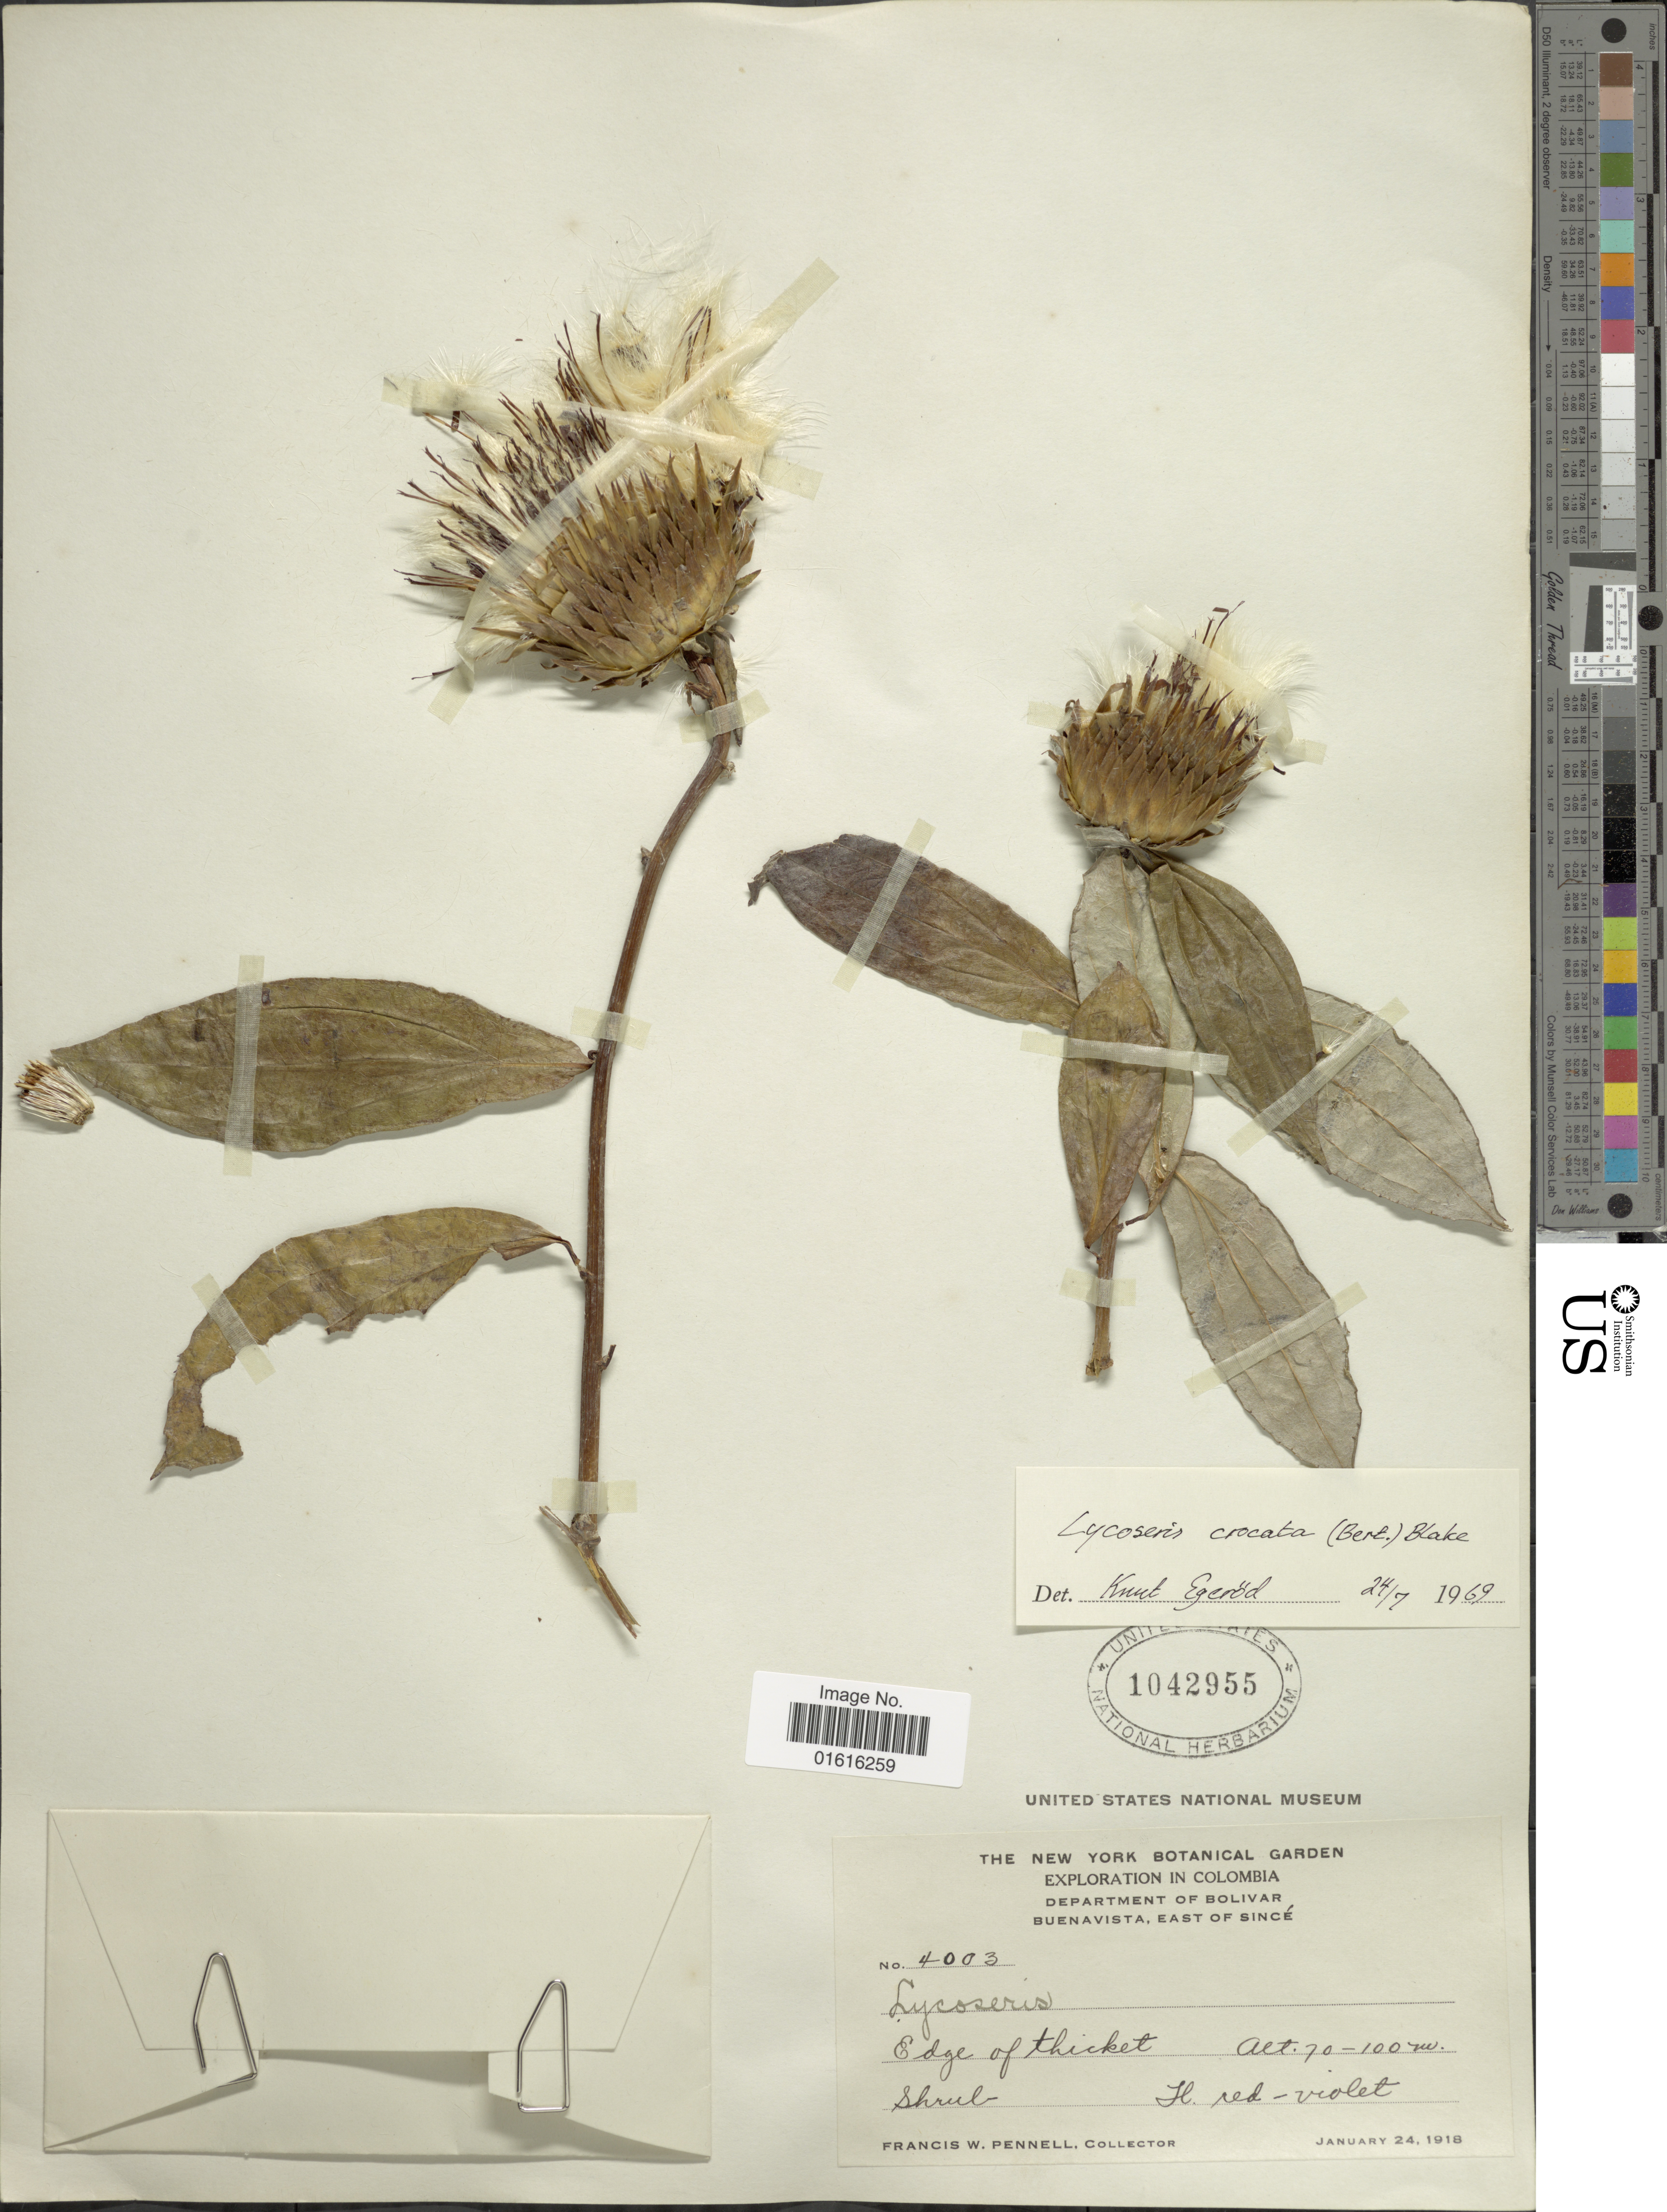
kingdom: Plantae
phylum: Tracheophyta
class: Magnoliopsida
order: Asterales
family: Asteraceae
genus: Lycoseris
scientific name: Lycoseris crocata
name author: S.F. Blake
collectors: F. W. Pennell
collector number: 4003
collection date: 1918-01-24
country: Colombia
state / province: Bolívar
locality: Department of Bolicar. Buenavista, East of Sincé.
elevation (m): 70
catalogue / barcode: US 1042955